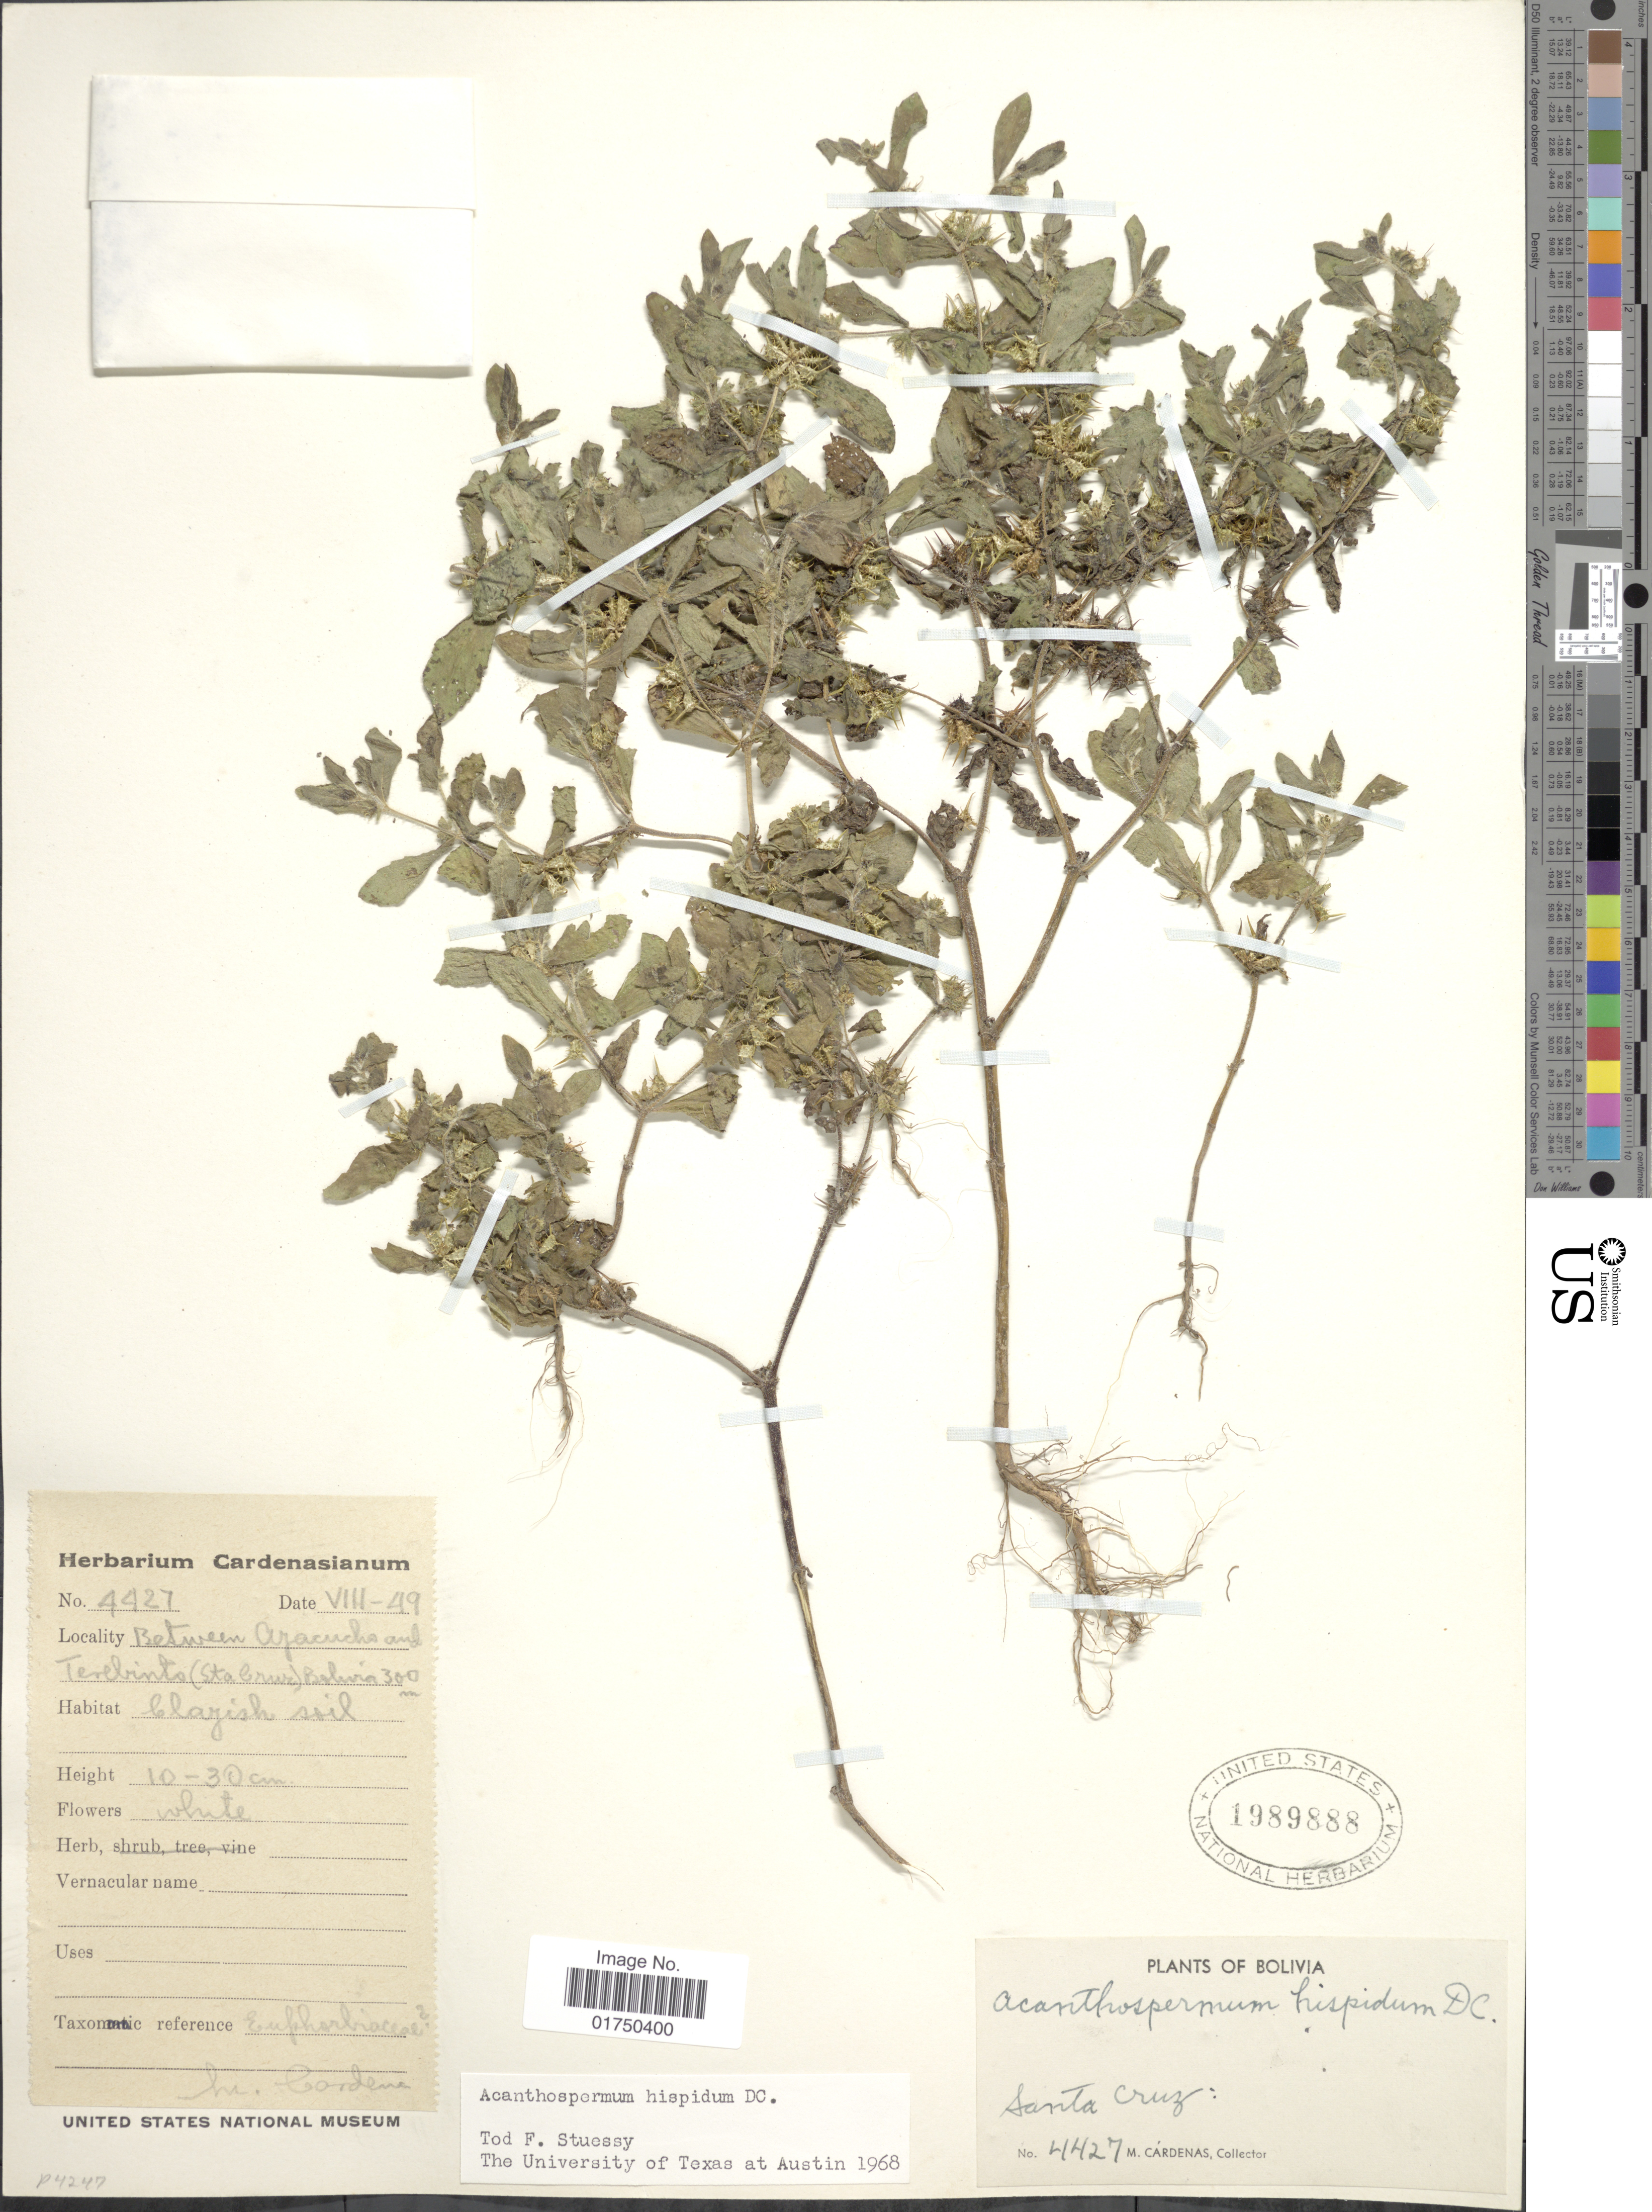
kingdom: Plantae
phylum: Tracheophyta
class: Magnoliopsida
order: Asterales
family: Asteraceae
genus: Acanthospermum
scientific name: Acanthospermum hispidum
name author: DC.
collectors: M. Cárdenas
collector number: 4427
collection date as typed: Transcribed d/m/y: /8/49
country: Bolivia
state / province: Santa Cruz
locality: Between Ajacucha and Terebinto (Sta Cruz) Bolivia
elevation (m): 300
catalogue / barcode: US 1989888